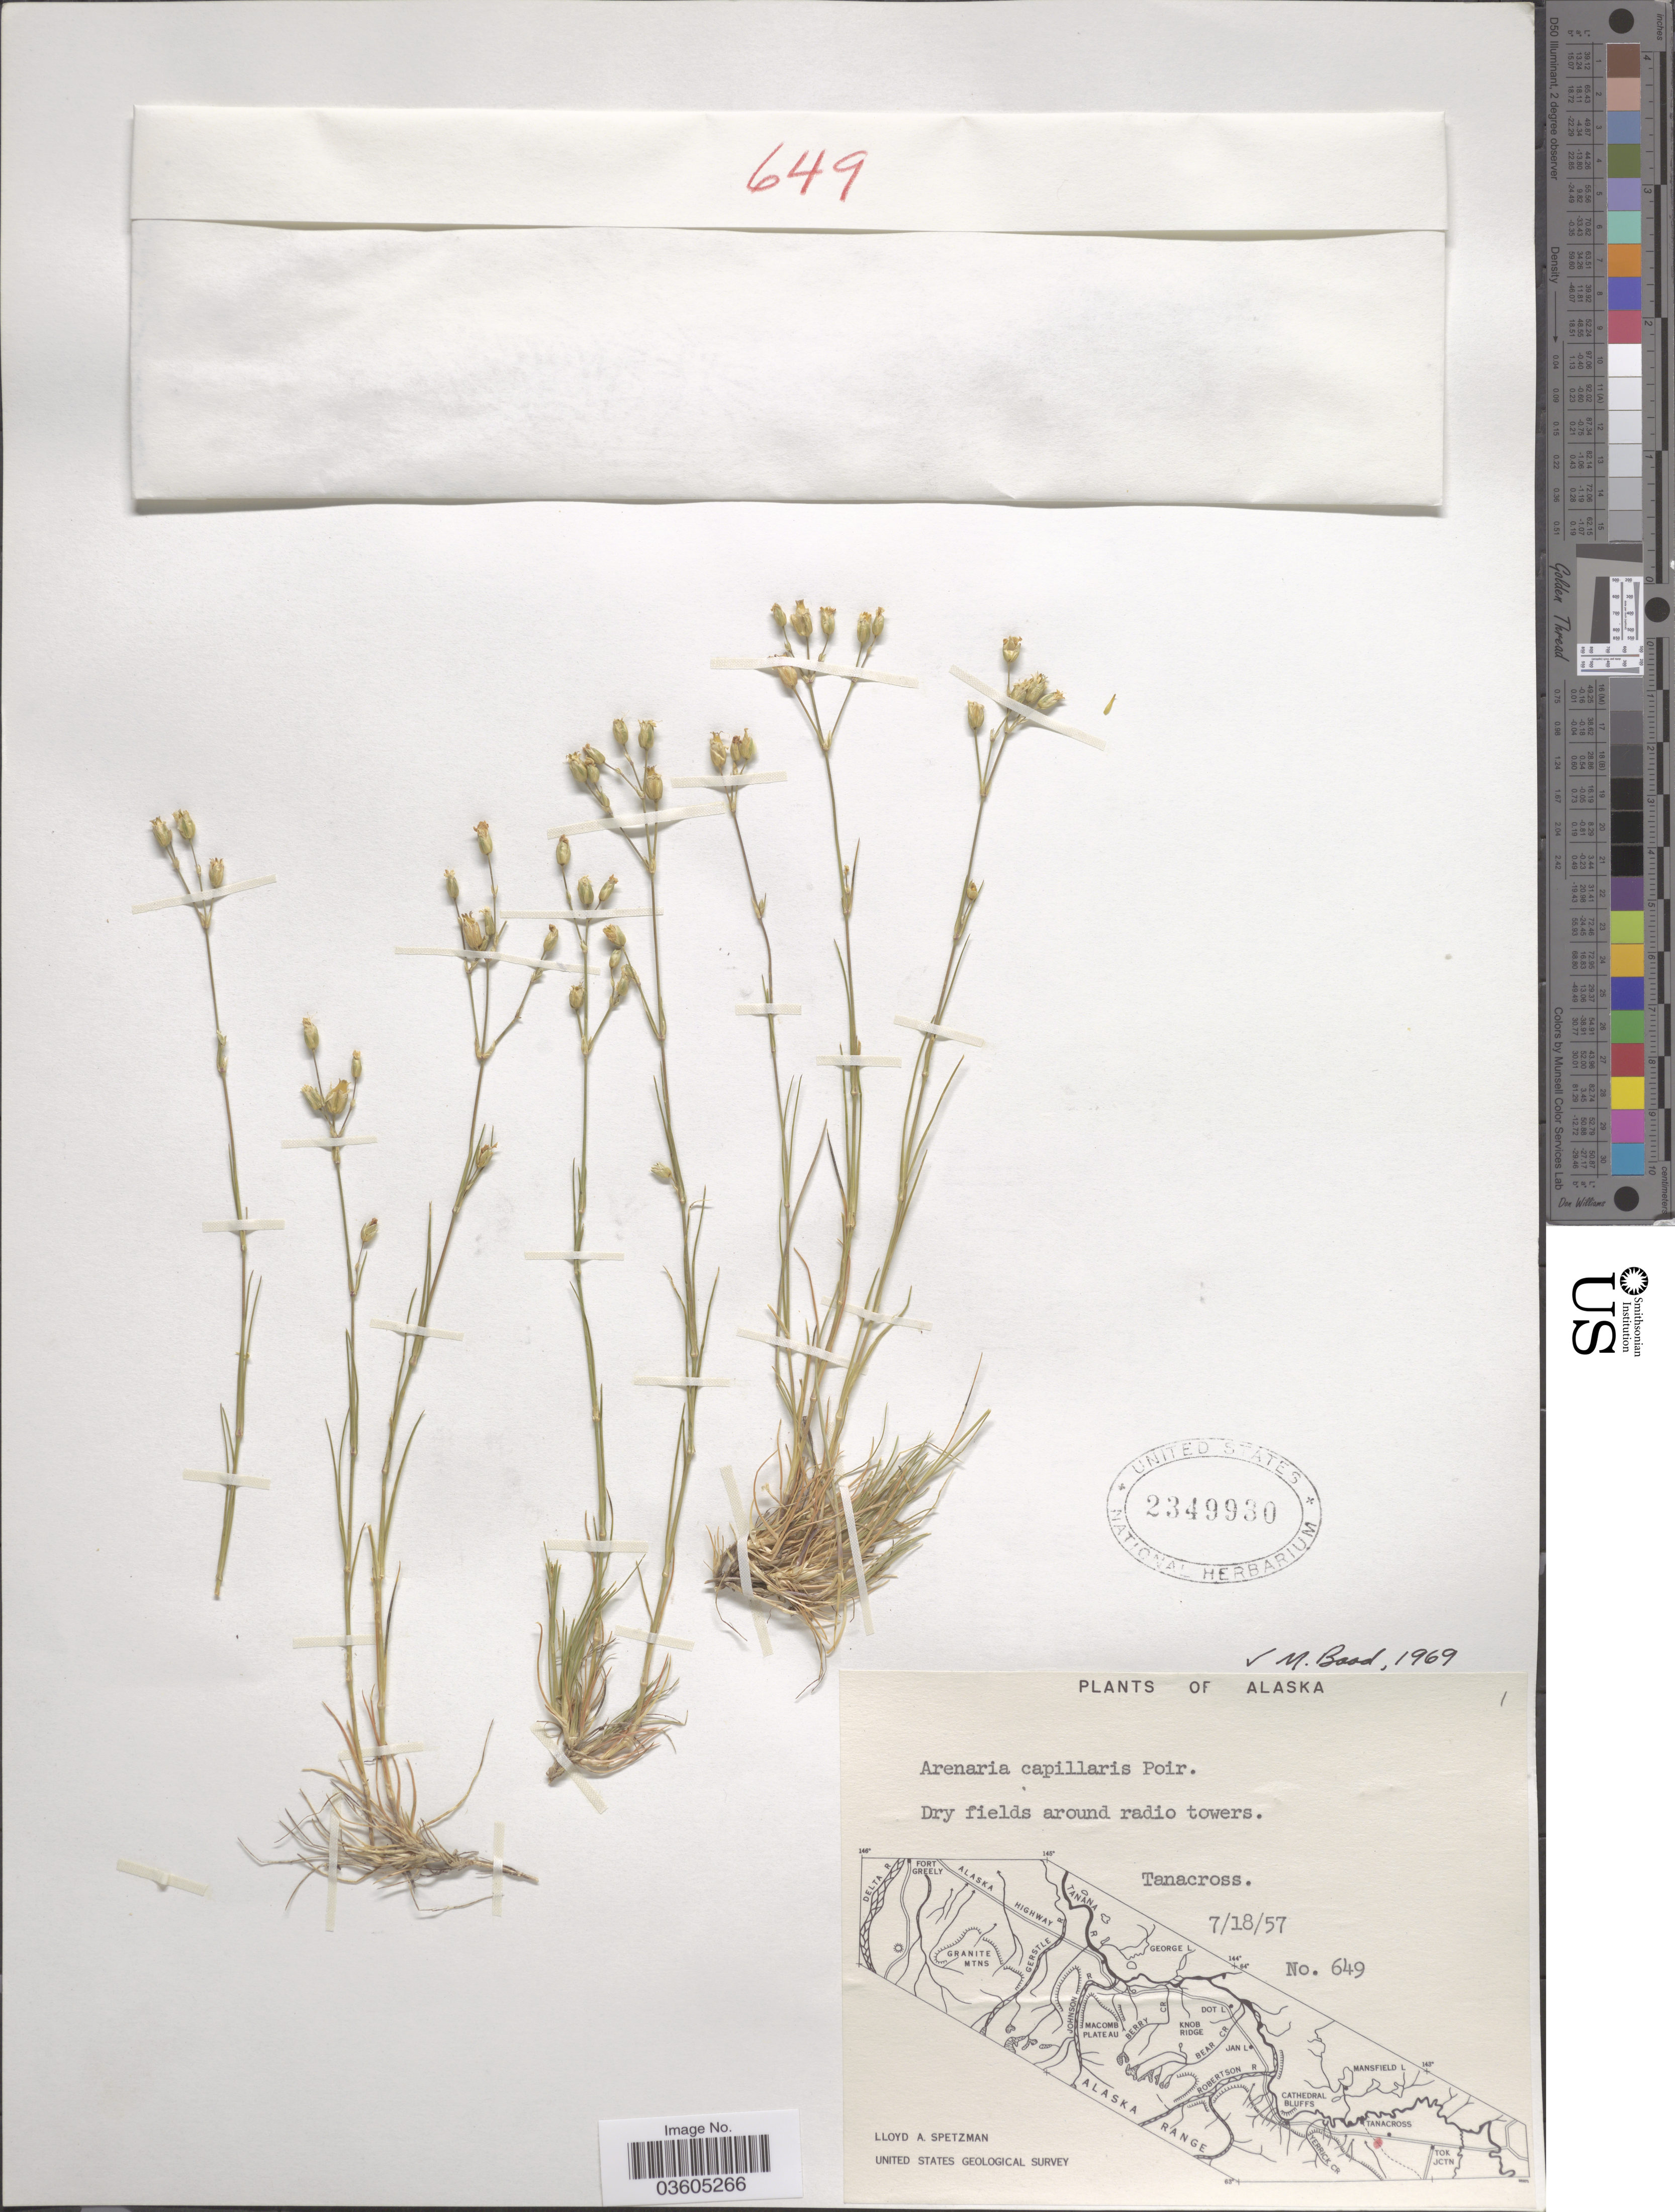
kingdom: Plantae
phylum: Tracheophyta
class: Magnoliopsida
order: Caryophyllales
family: Caryophyllaceae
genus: Eremogone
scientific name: Eremogone capillaris var. capillaris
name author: (Poir.) Fenzl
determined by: Strong, Mark T., (BOT), Smithsonian Institution - National Museum of Natural History (UNITED STATES)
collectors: L. Spetzman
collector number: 649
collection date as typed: Transcribed d/m/y: 18/7/57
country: United States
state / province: Alaska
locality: Dry fields around radio towers. Tanacross.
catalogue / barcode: US 2349930